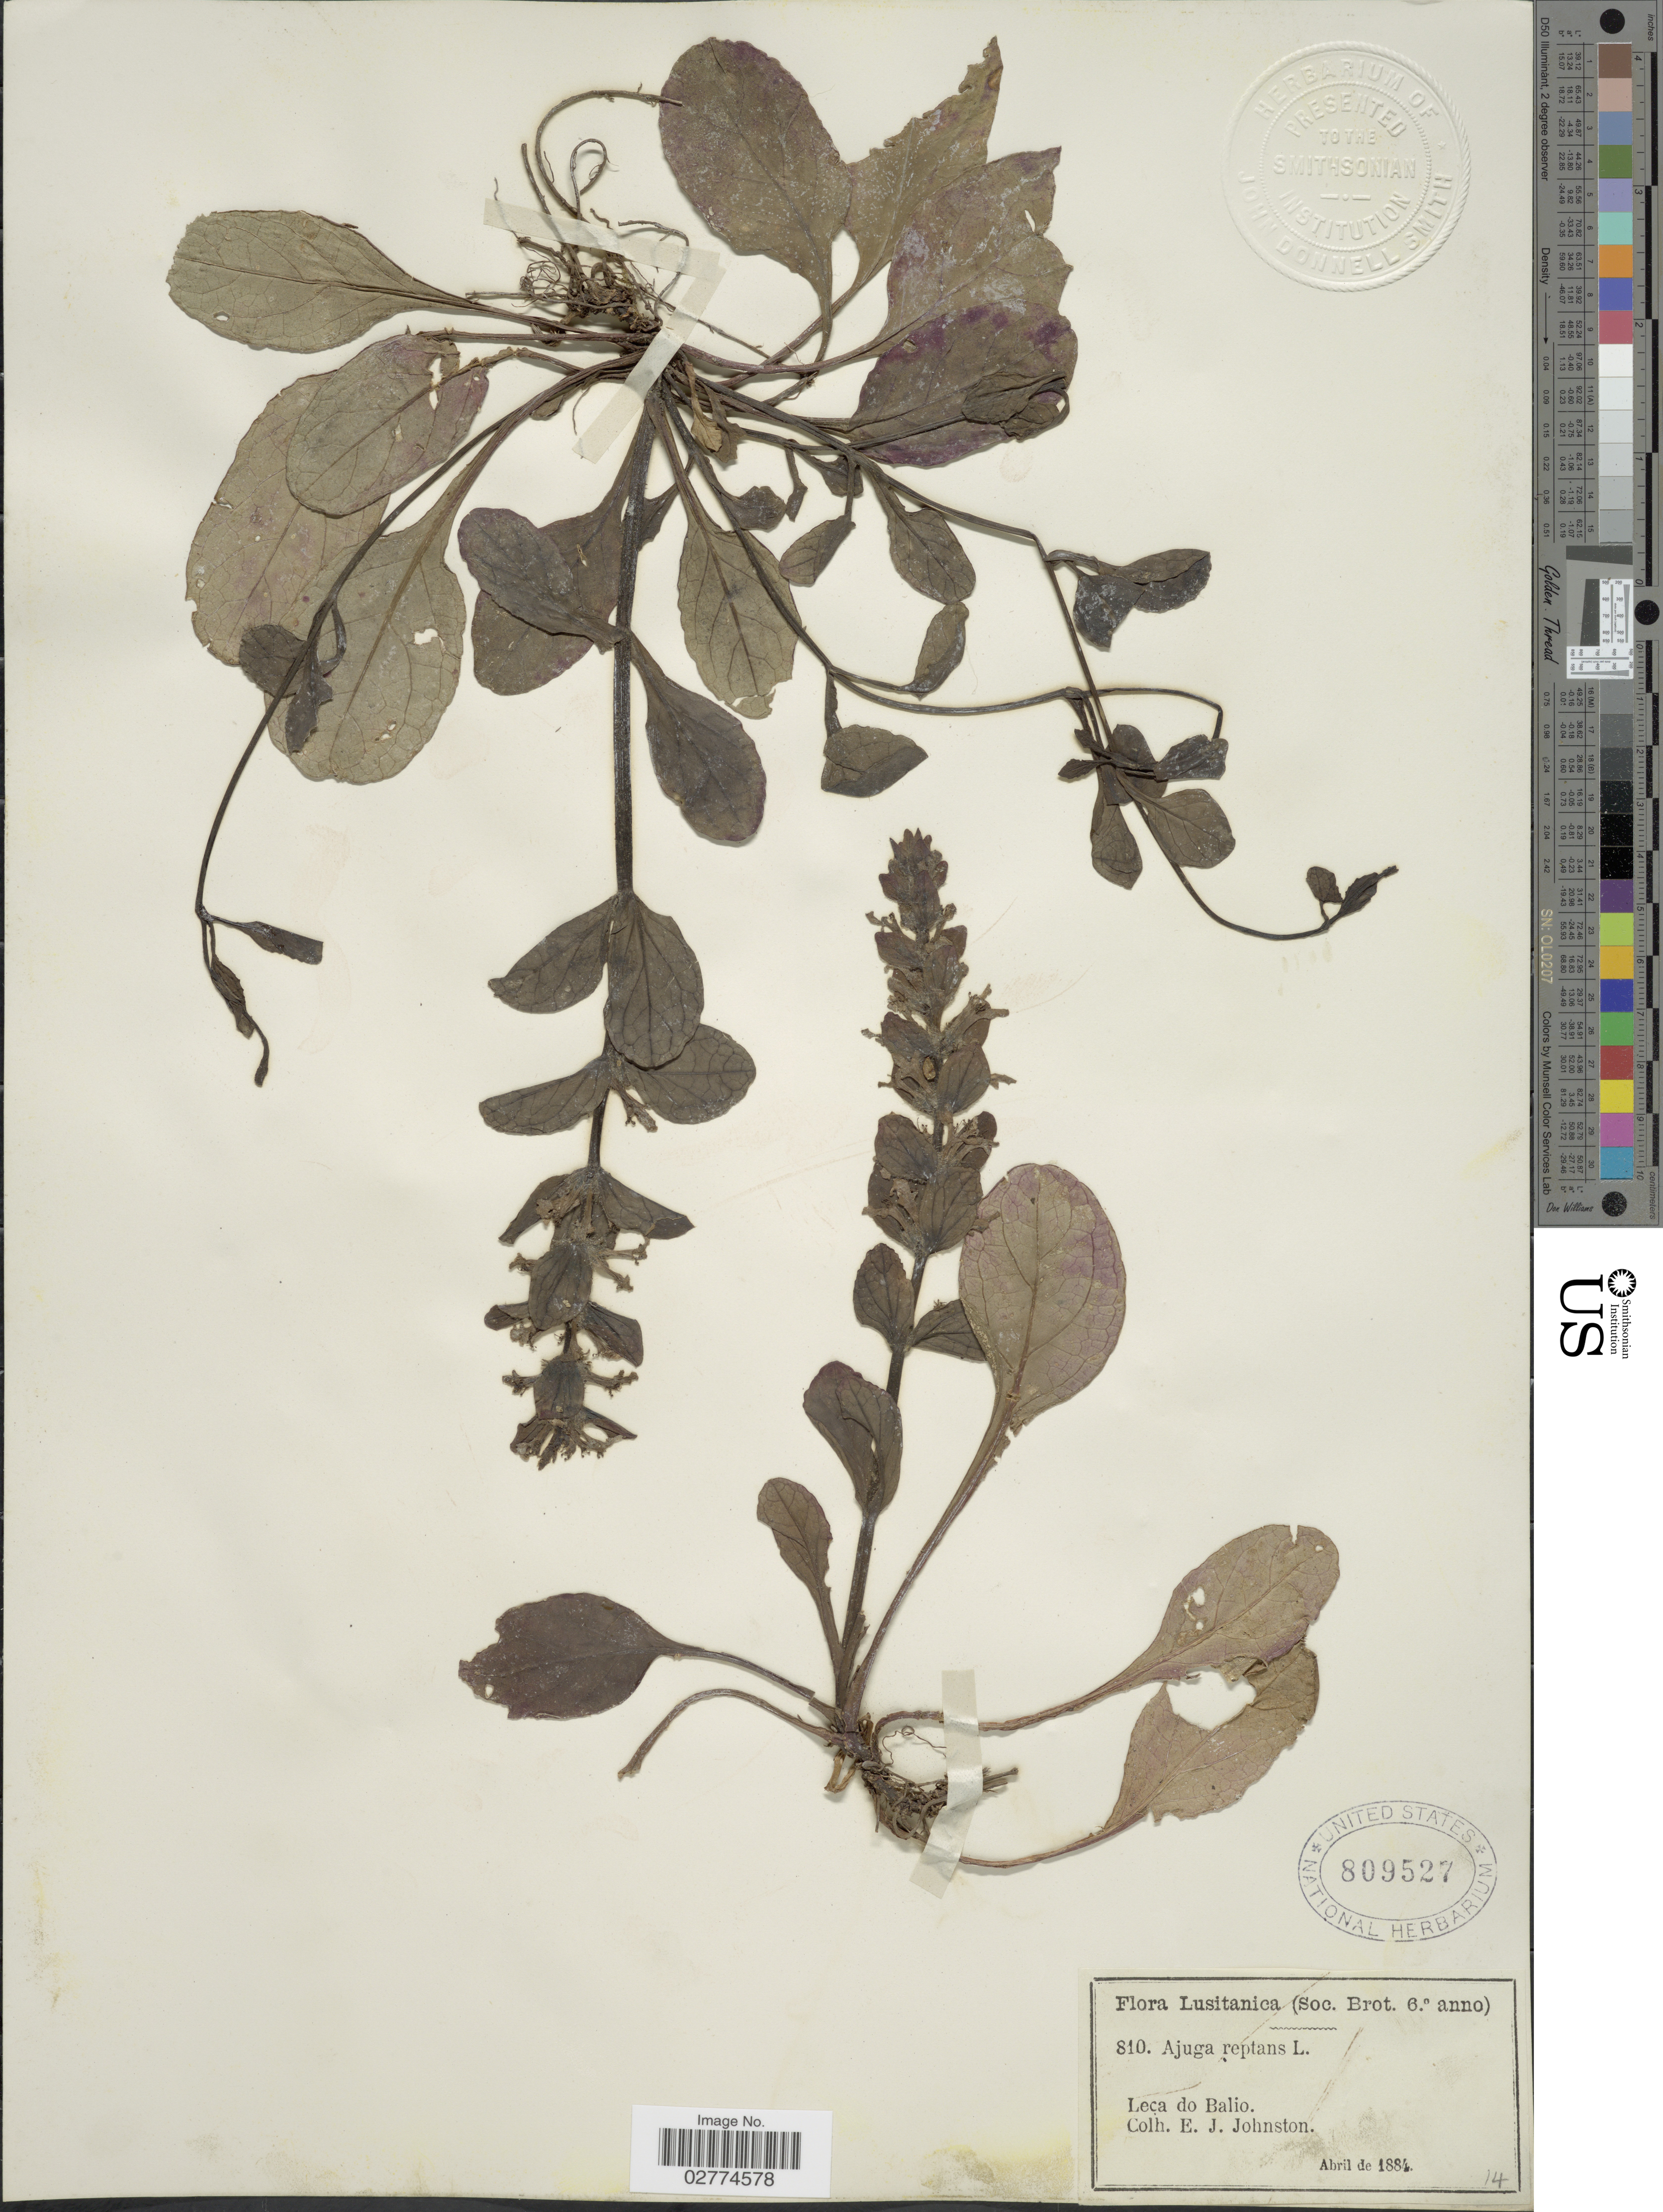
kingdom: Plantae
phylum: Tracheophyta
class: Magnoliopsida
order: Lamiales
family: Lamiaceae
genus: Ajuga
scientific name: Ajuga reptans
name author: L.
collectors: E. Johnston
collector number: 810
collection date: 1884-04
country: Portugal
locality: Lusitanica, Leca do Balio.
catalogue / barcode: US 809527